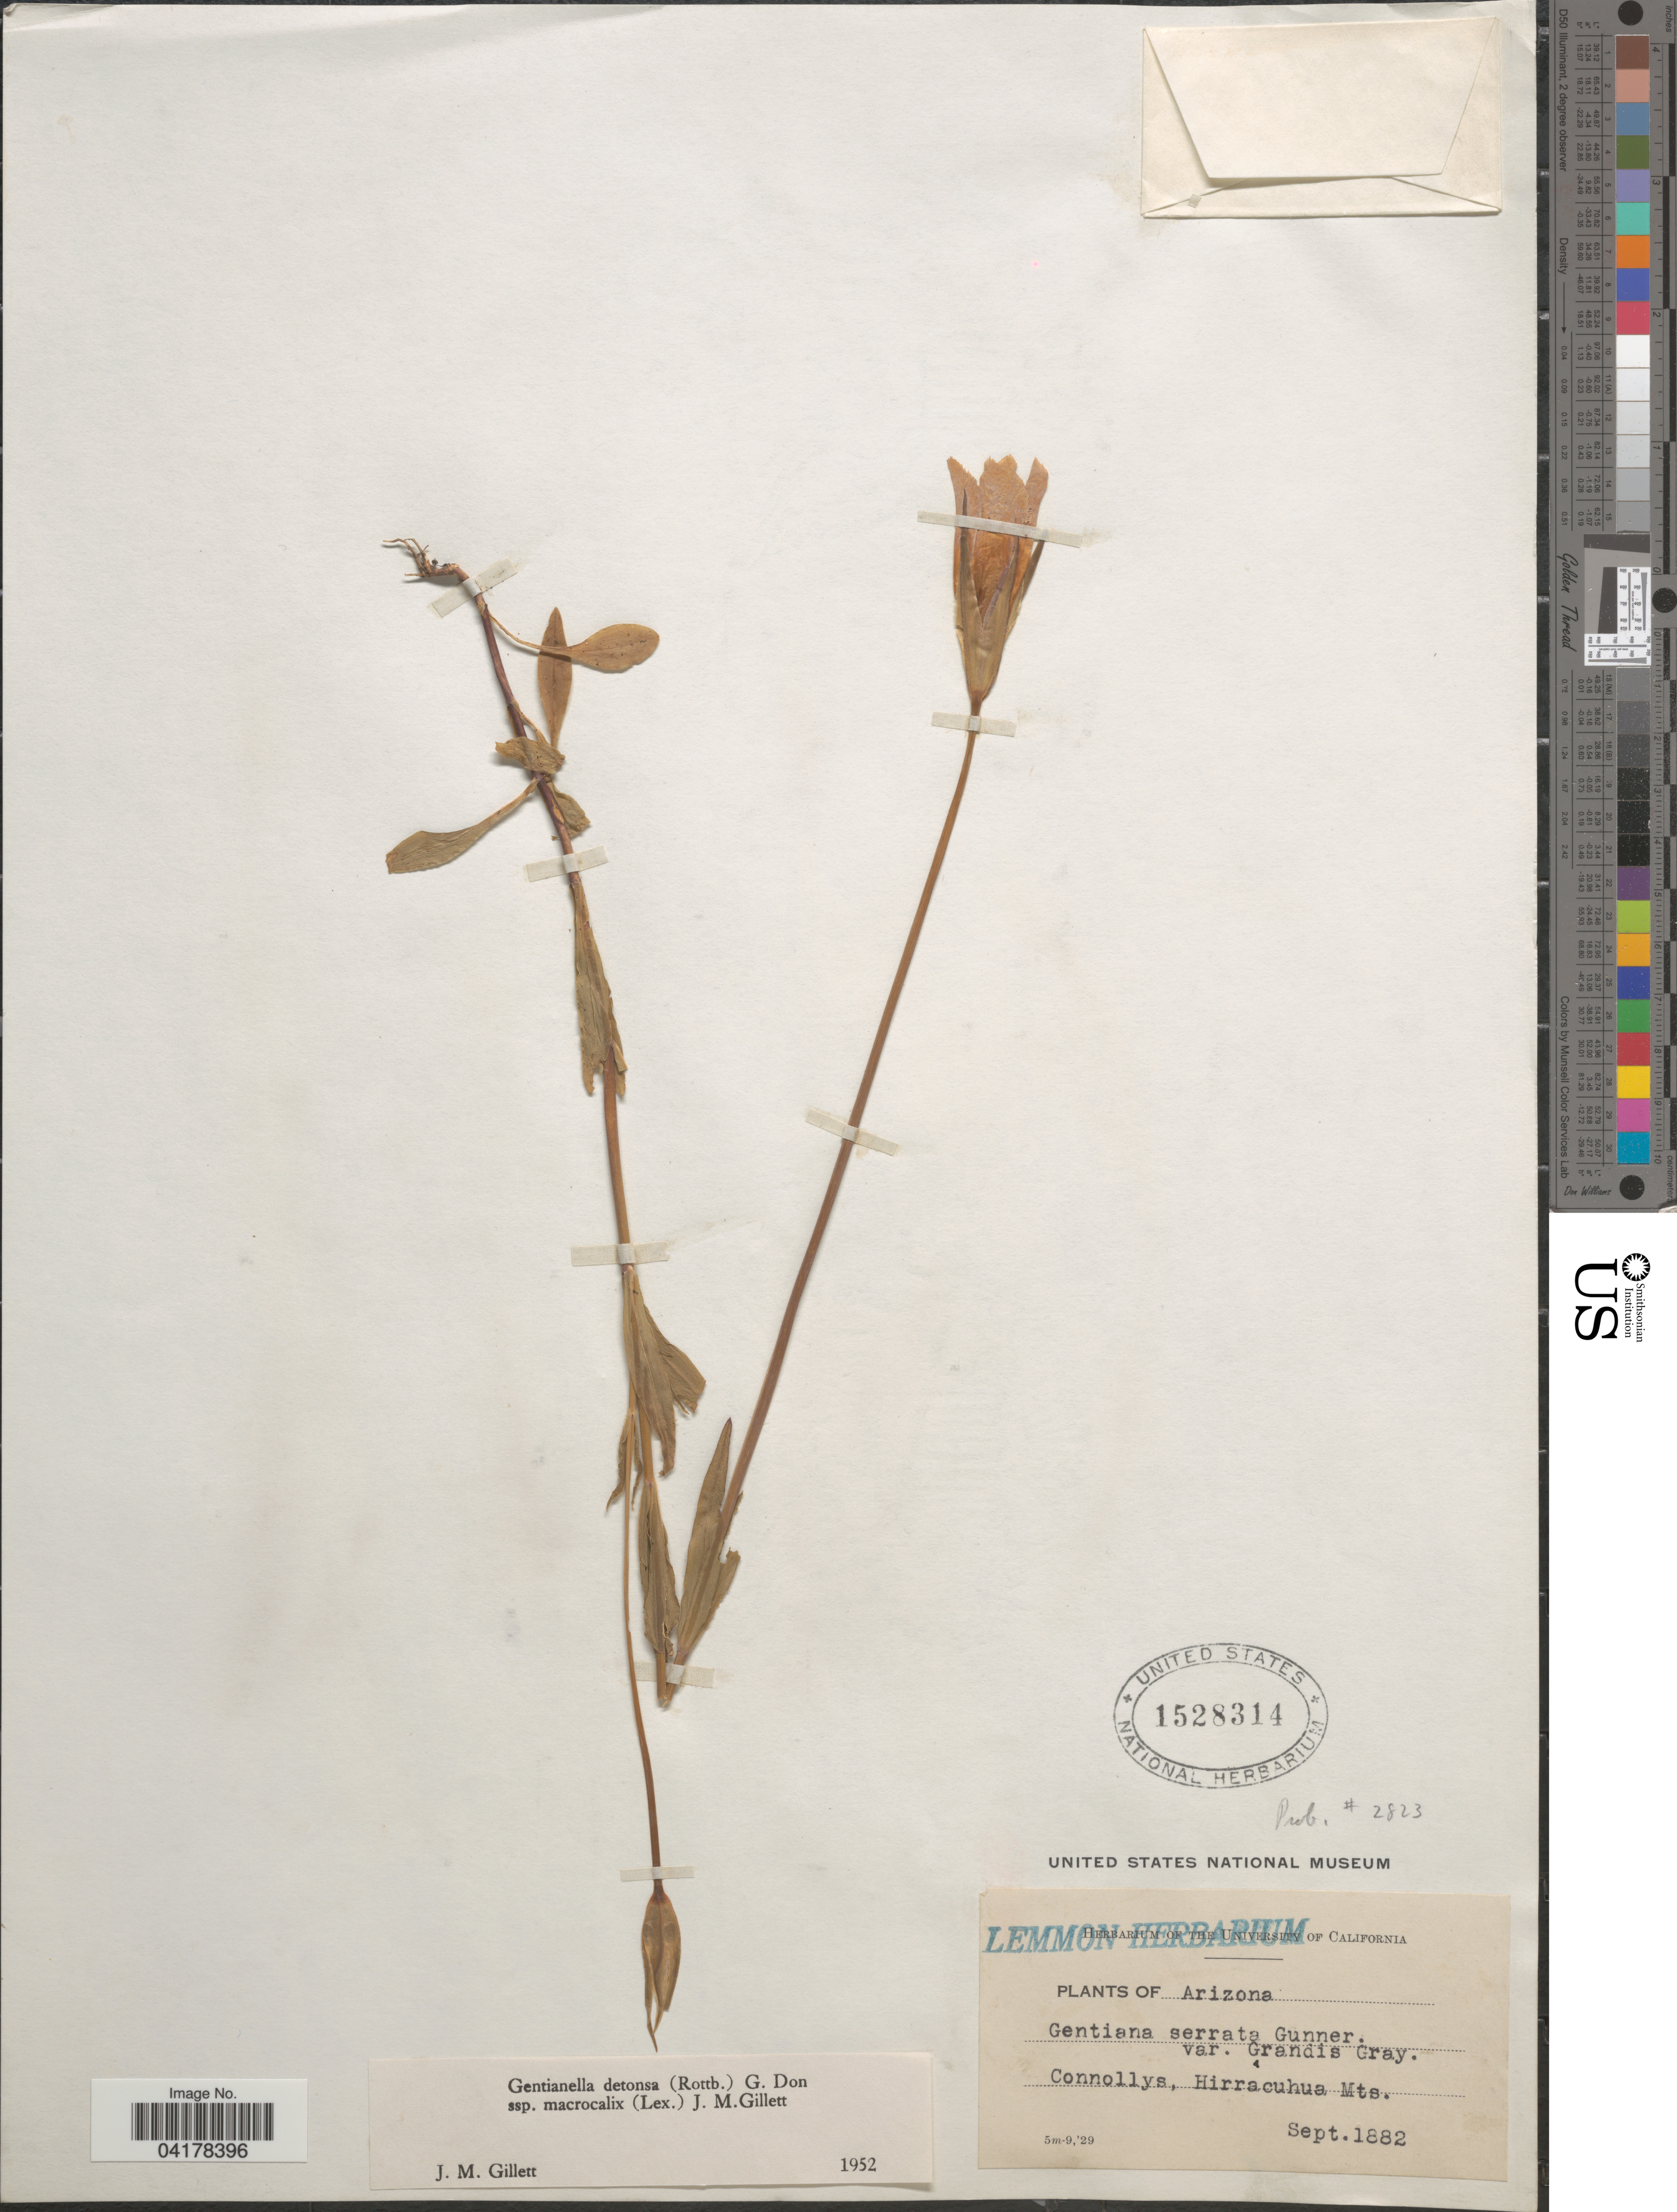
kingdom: Plantae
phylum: Tracheophyta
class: Magnoliopsida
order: Gentianales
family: Gentianaceae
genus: Gentianella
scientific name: Gentianella detonsa subsp. macrocalyx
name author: (Lex.) J.M. Gillett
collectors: ex herb. Lemmon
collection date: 1882-09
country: United States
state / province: California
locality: Connolys, Hirracuhua Mts.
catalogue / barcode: US 1528314